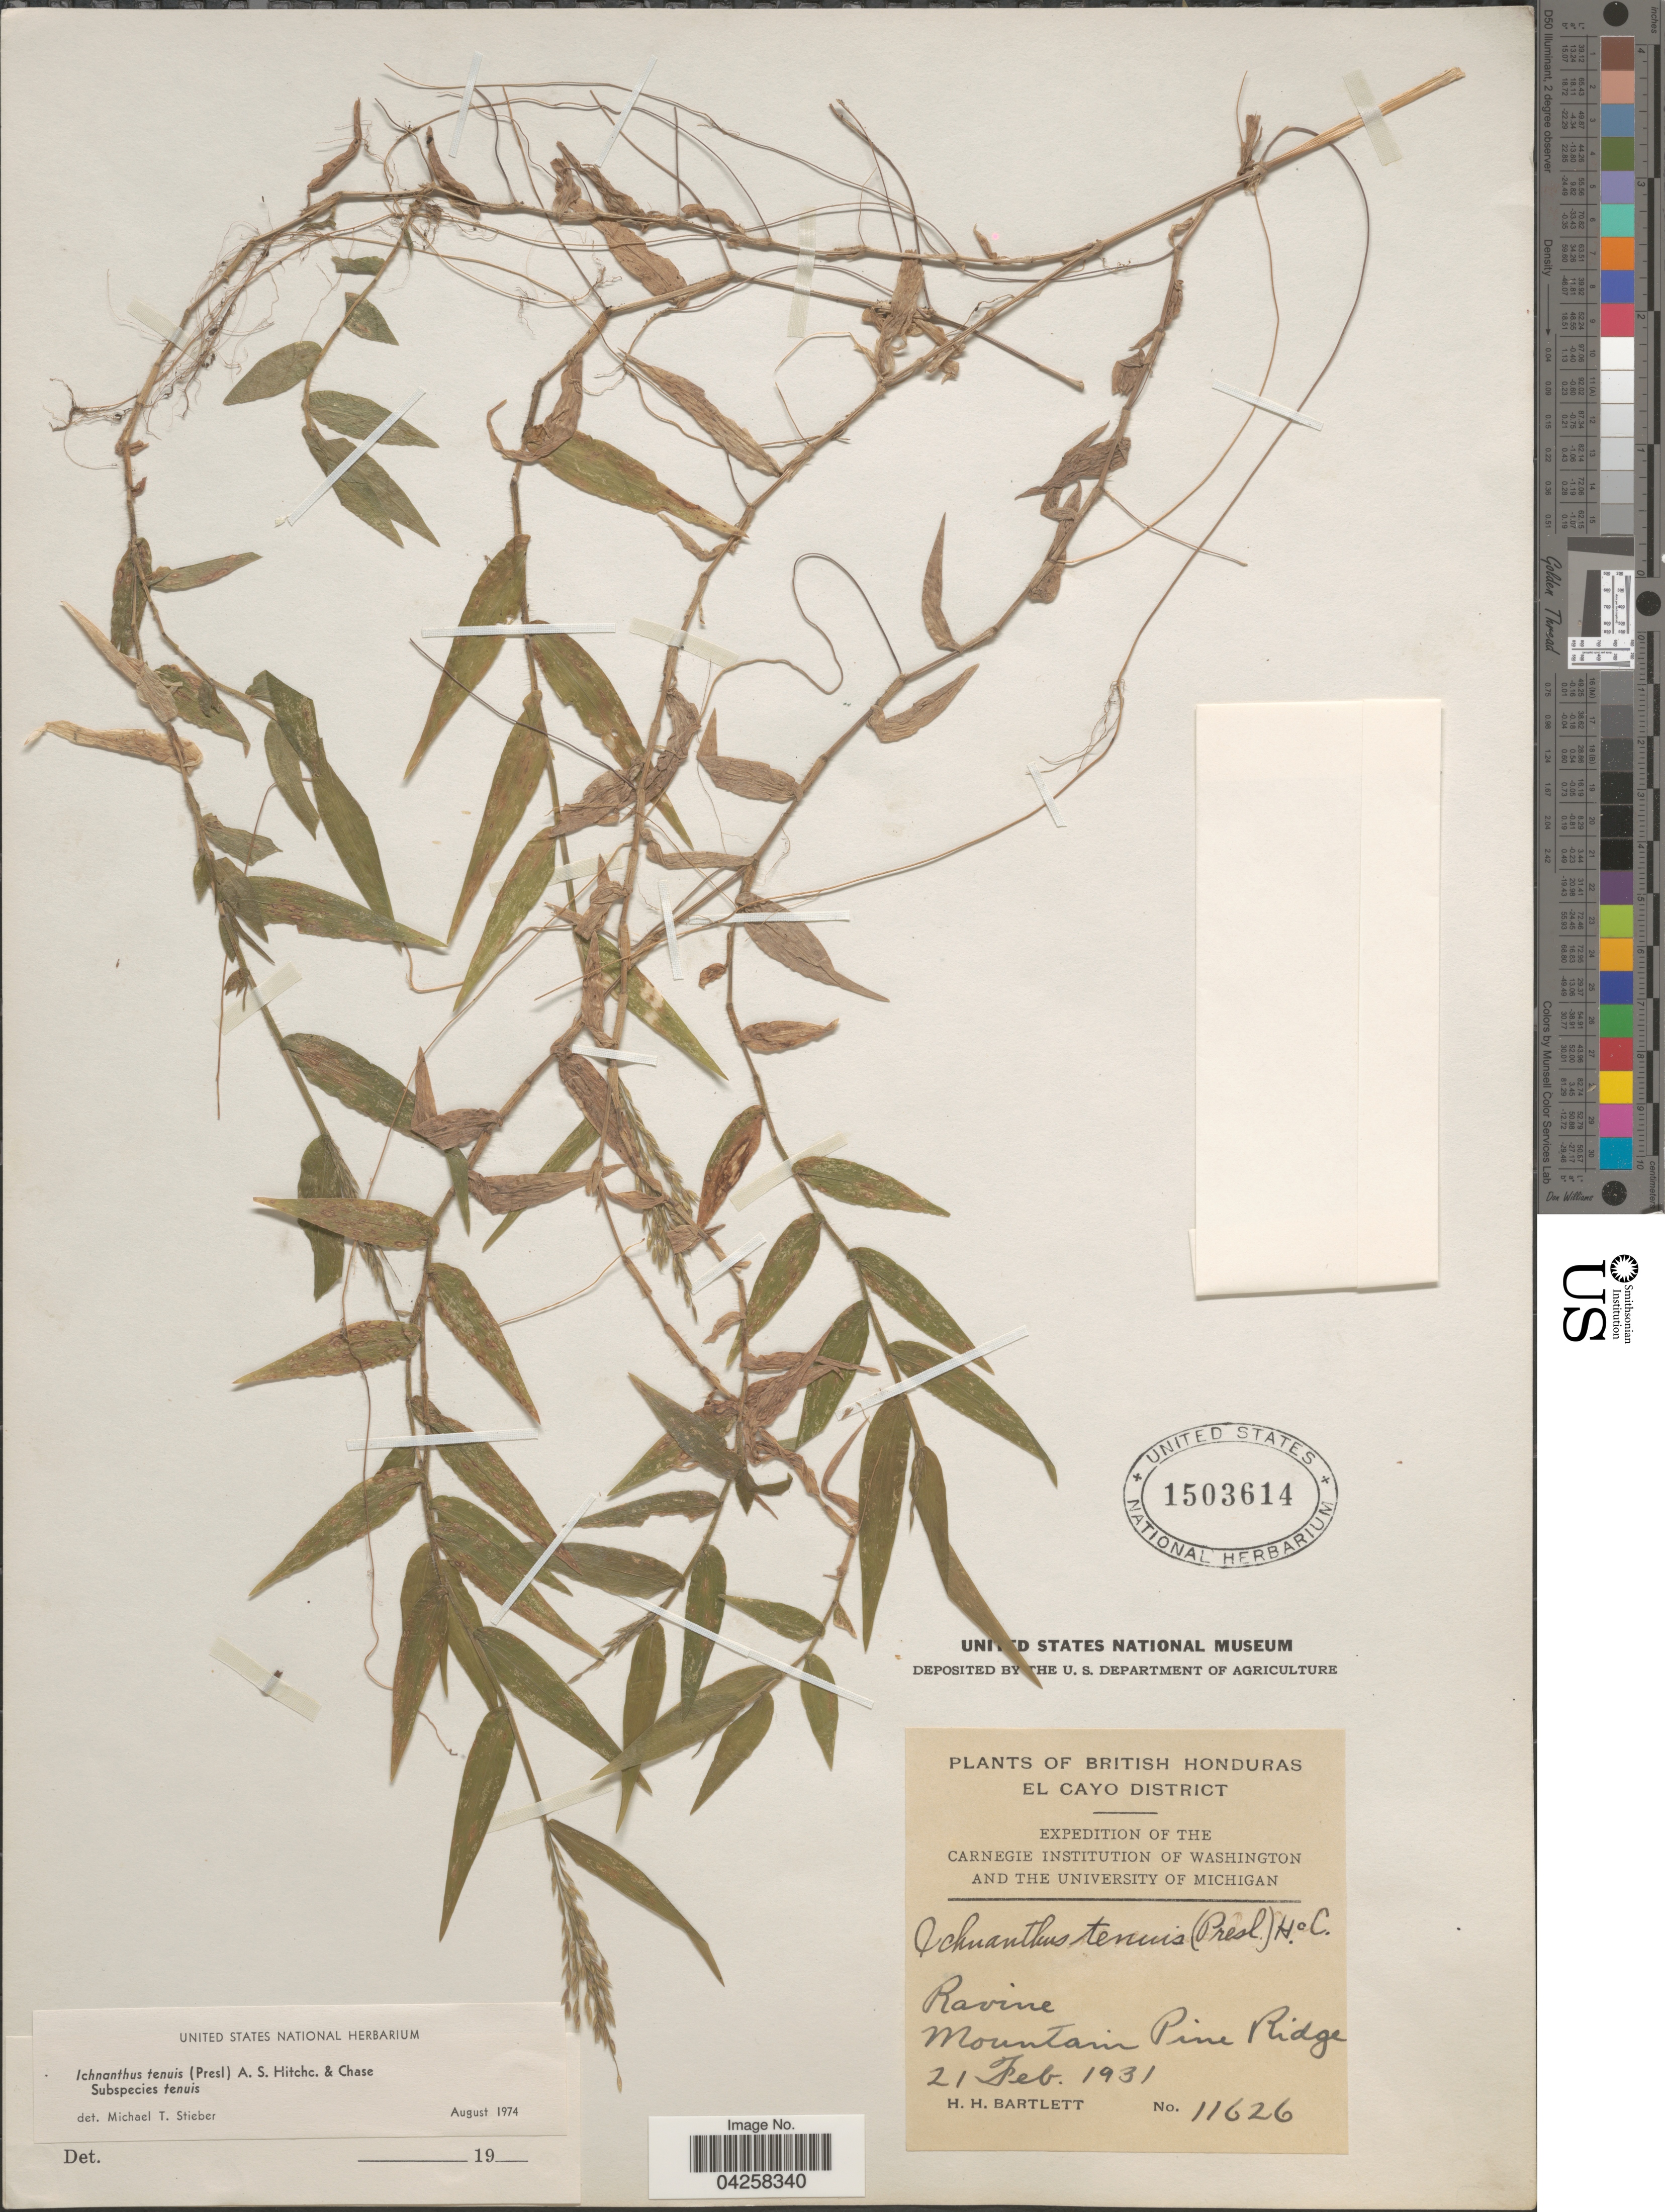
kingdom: Plantae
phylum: Tracheophyta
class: Liliopsida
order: Poales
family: Poaceae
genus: Ichnanthus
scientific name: Ichnanthus tenuis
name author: (J. Presl) Hitchc. & Chase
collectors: H. H. Bartlett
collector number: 11626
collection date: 1931-02-21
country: Belize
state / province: Cayo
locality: British Honduras. El Cayo District. Expedition of the Carnegie Institution of Washington and the University of Michigan. Ravine. Mountain Pine Ridge.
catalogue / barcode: US 1503614